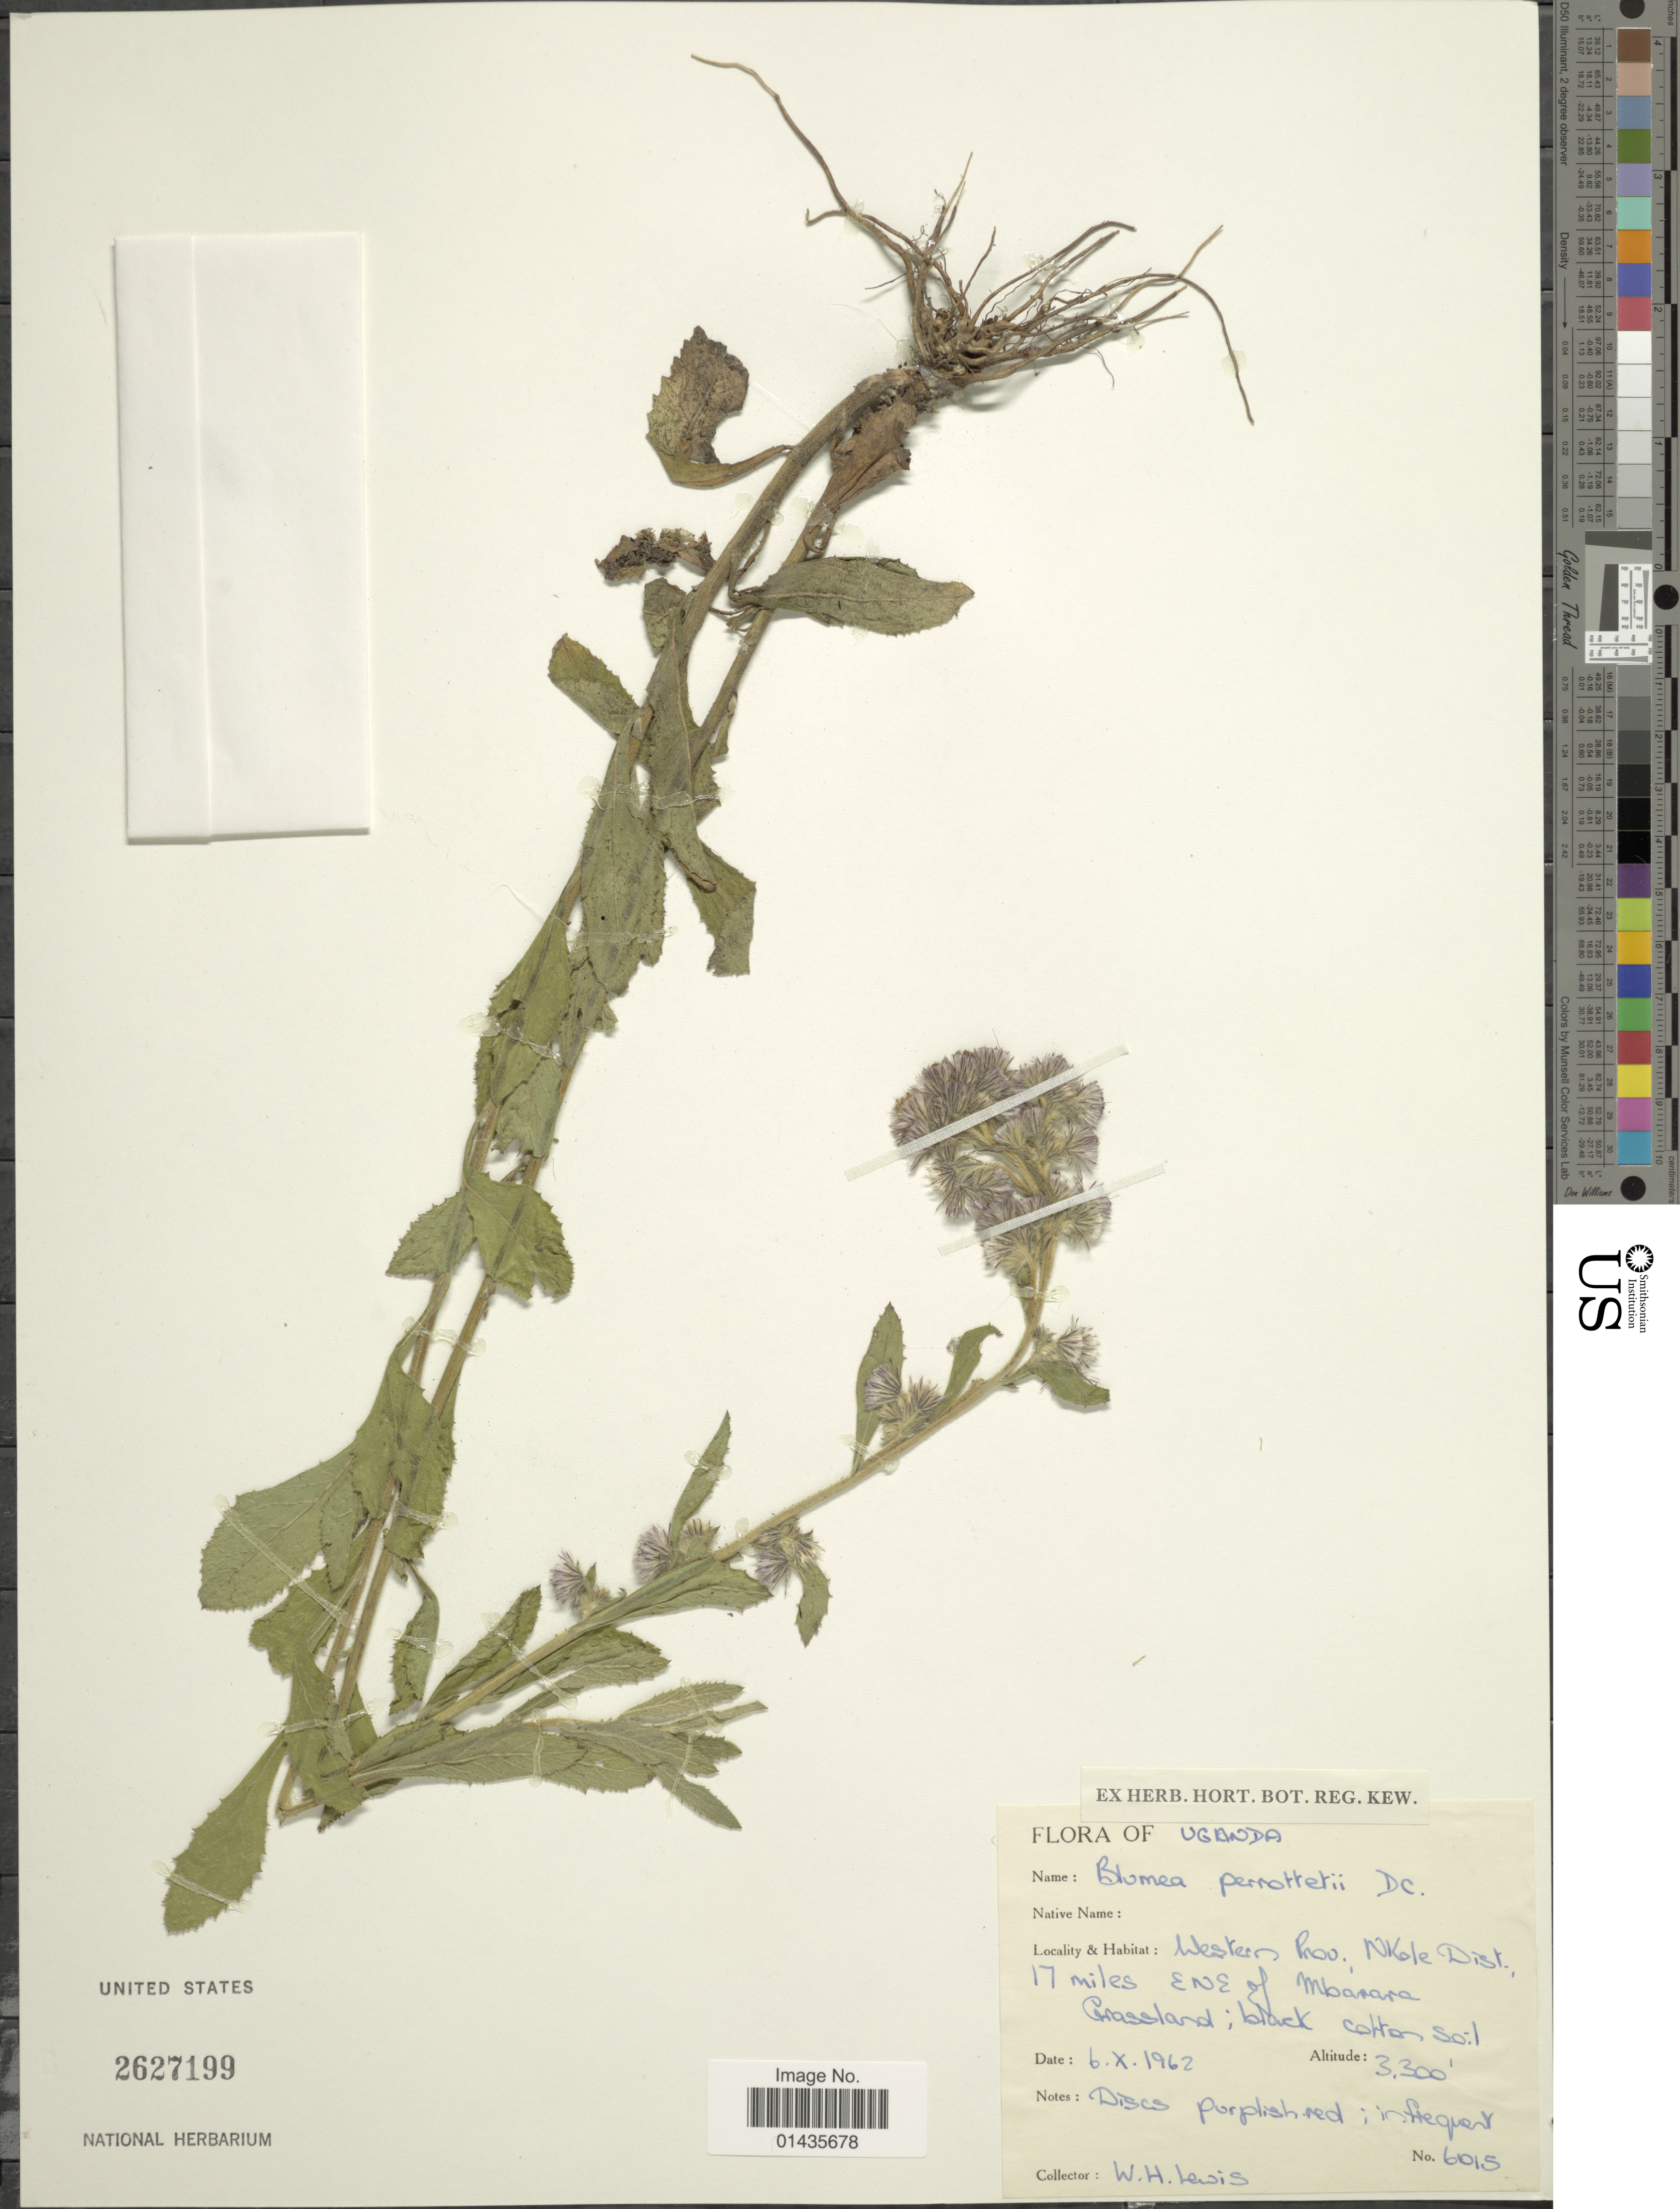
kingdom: Plantae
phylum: Tracheophyta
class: Magnoliopsida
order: Asterales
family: Asteraceae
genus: Blumea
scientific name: Blumea perrottetiana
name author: DC.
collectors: W. H. Lewis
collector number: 6015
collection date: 1962-10-06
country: Uganda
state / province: Western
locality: Nkole Dist., 17 miles ENE of Mbarara Grassland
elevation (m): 1006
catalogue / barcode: US 2627199